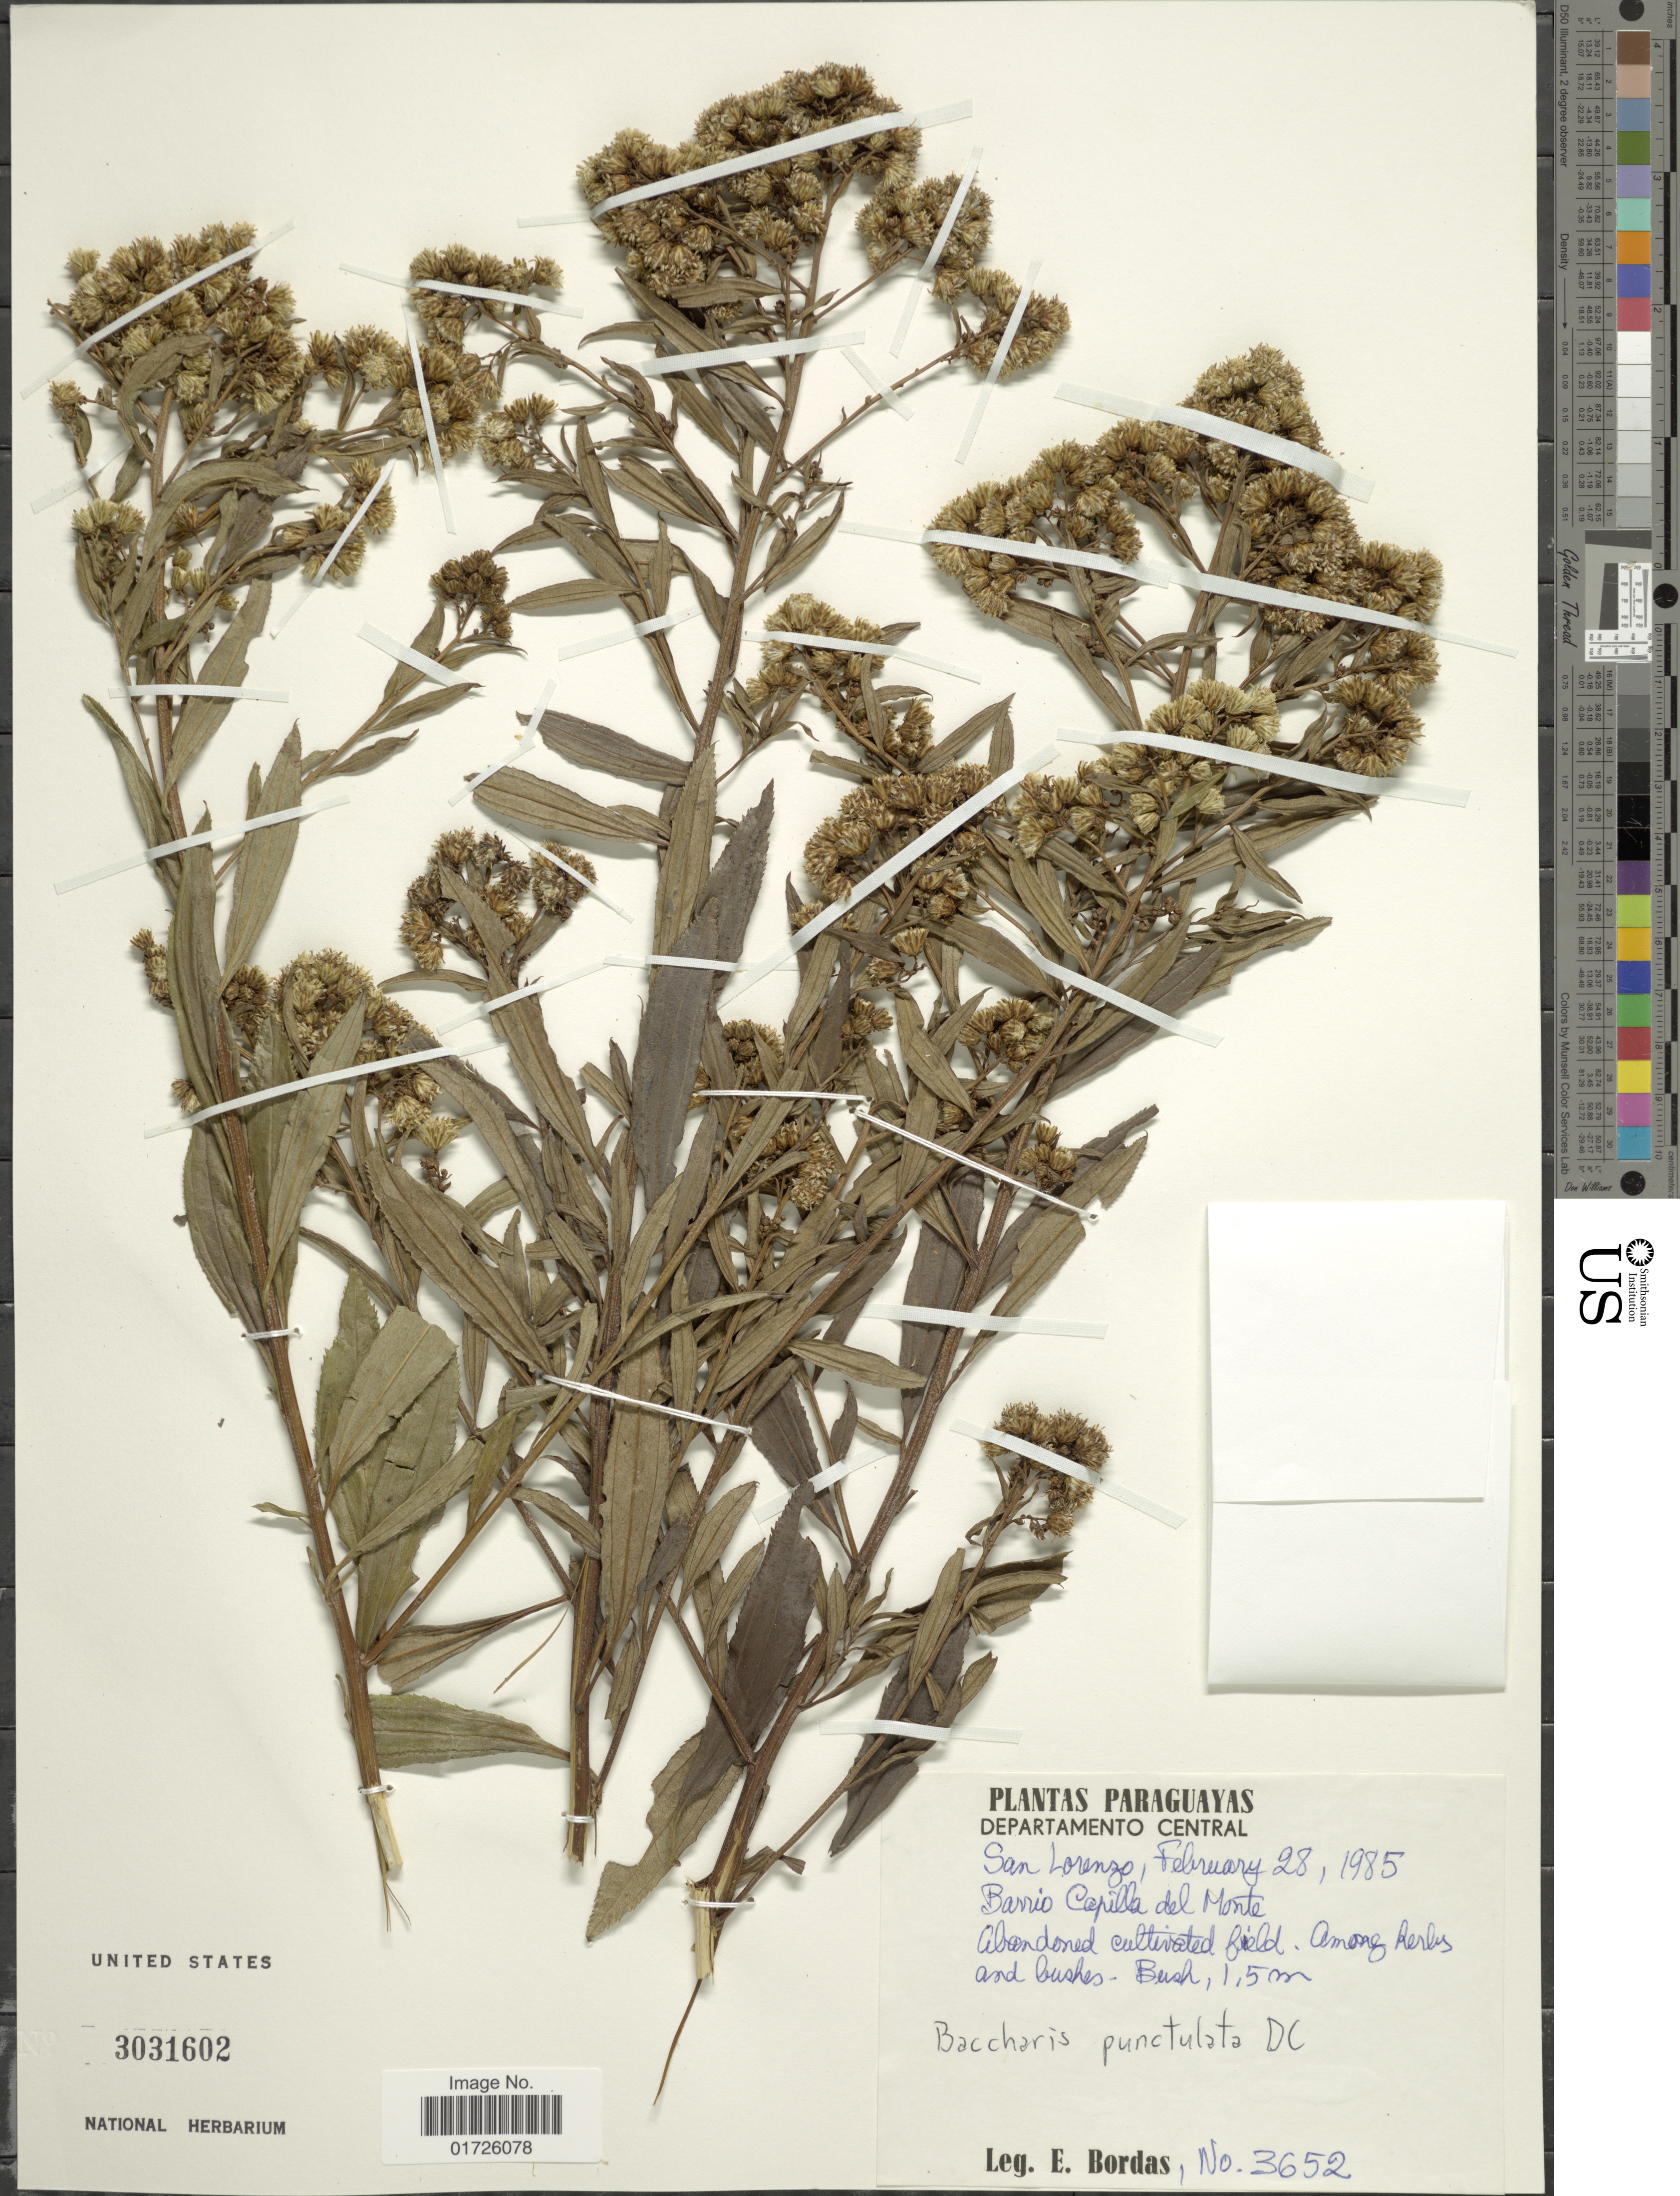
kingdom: Plantae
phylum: Tracheophyta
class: Magnoliopsida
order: Asterales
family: Asteraceae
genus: Baccharis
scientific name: Baccharis punctulata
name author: DC.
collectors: E. Bordas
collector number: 3652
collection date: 1985-02-28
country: Paraguay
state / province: Central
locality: Departamento Central. San Lorenzo. Barrio Capilla del Monte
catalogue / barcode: US 3031602